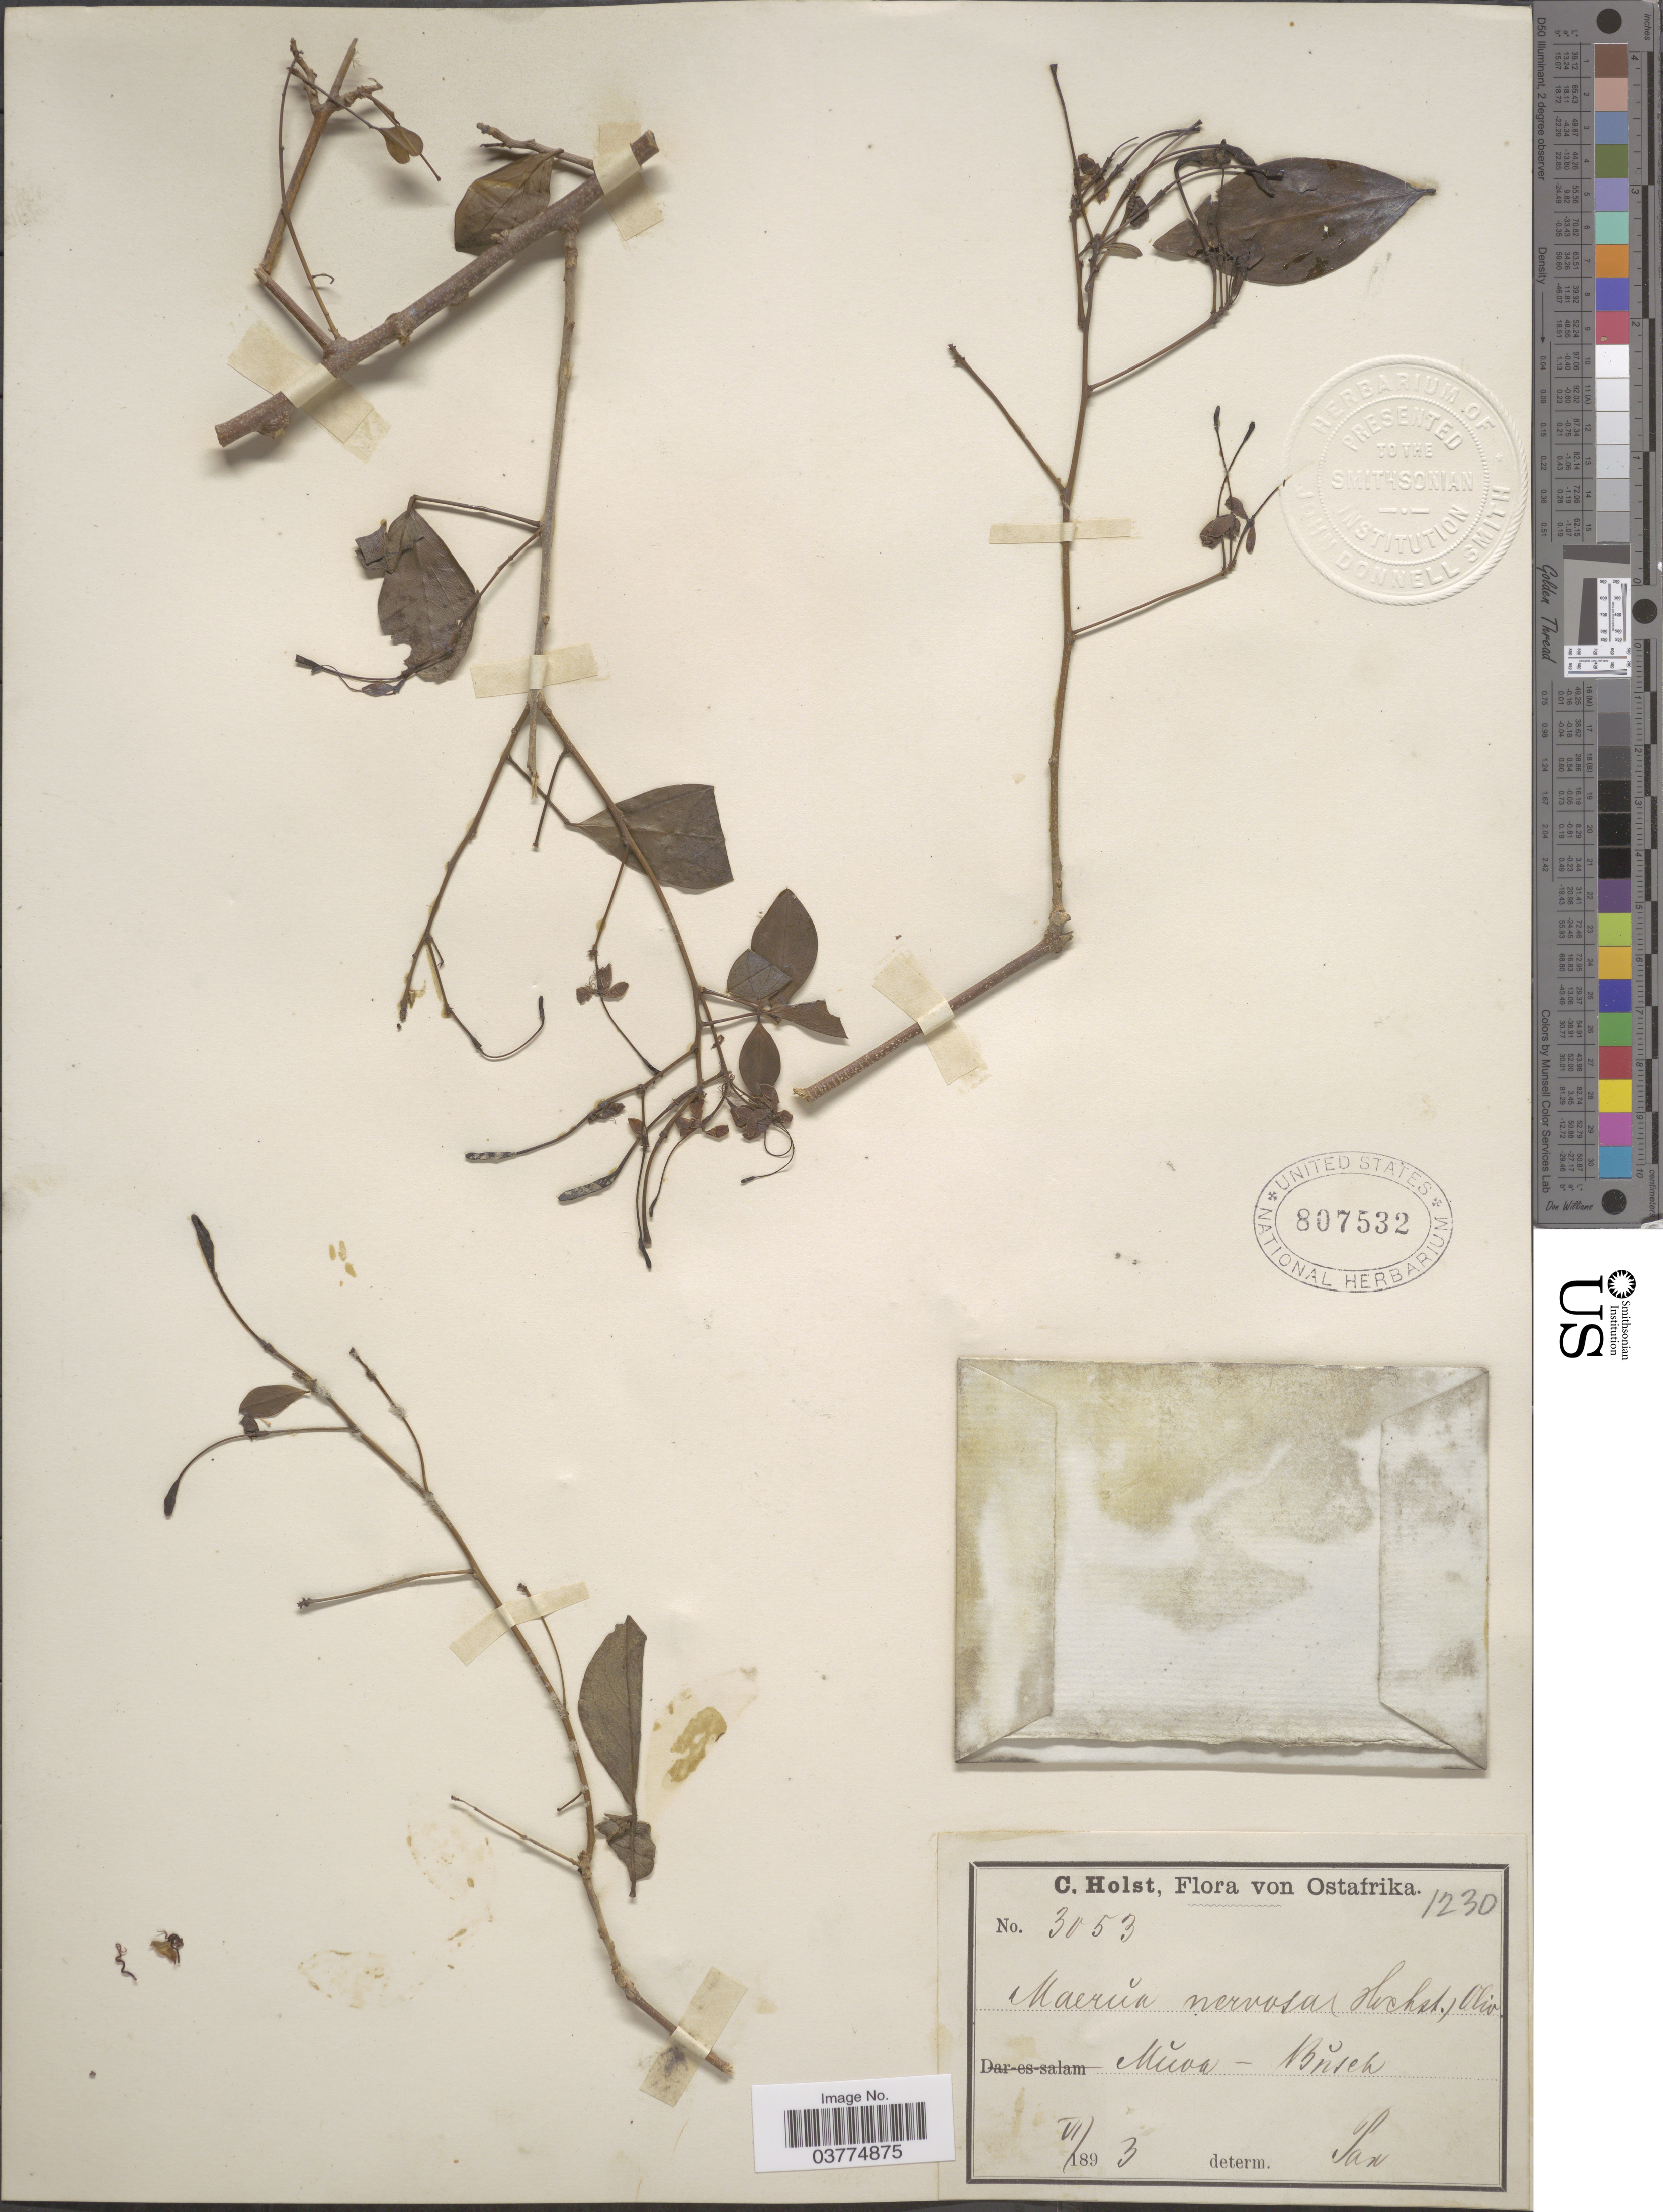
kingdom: Plantae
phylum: Tracheophyta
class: Magnoliopsida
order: Brassicales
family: Capparaceae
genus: Maerua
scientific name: Maerua nervosa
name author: Oliv.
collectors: C. H. Holst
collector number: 3053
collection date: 1893-06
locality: Ostafrika, Muoa [interpreted]-Busch.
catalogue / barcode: US 807532